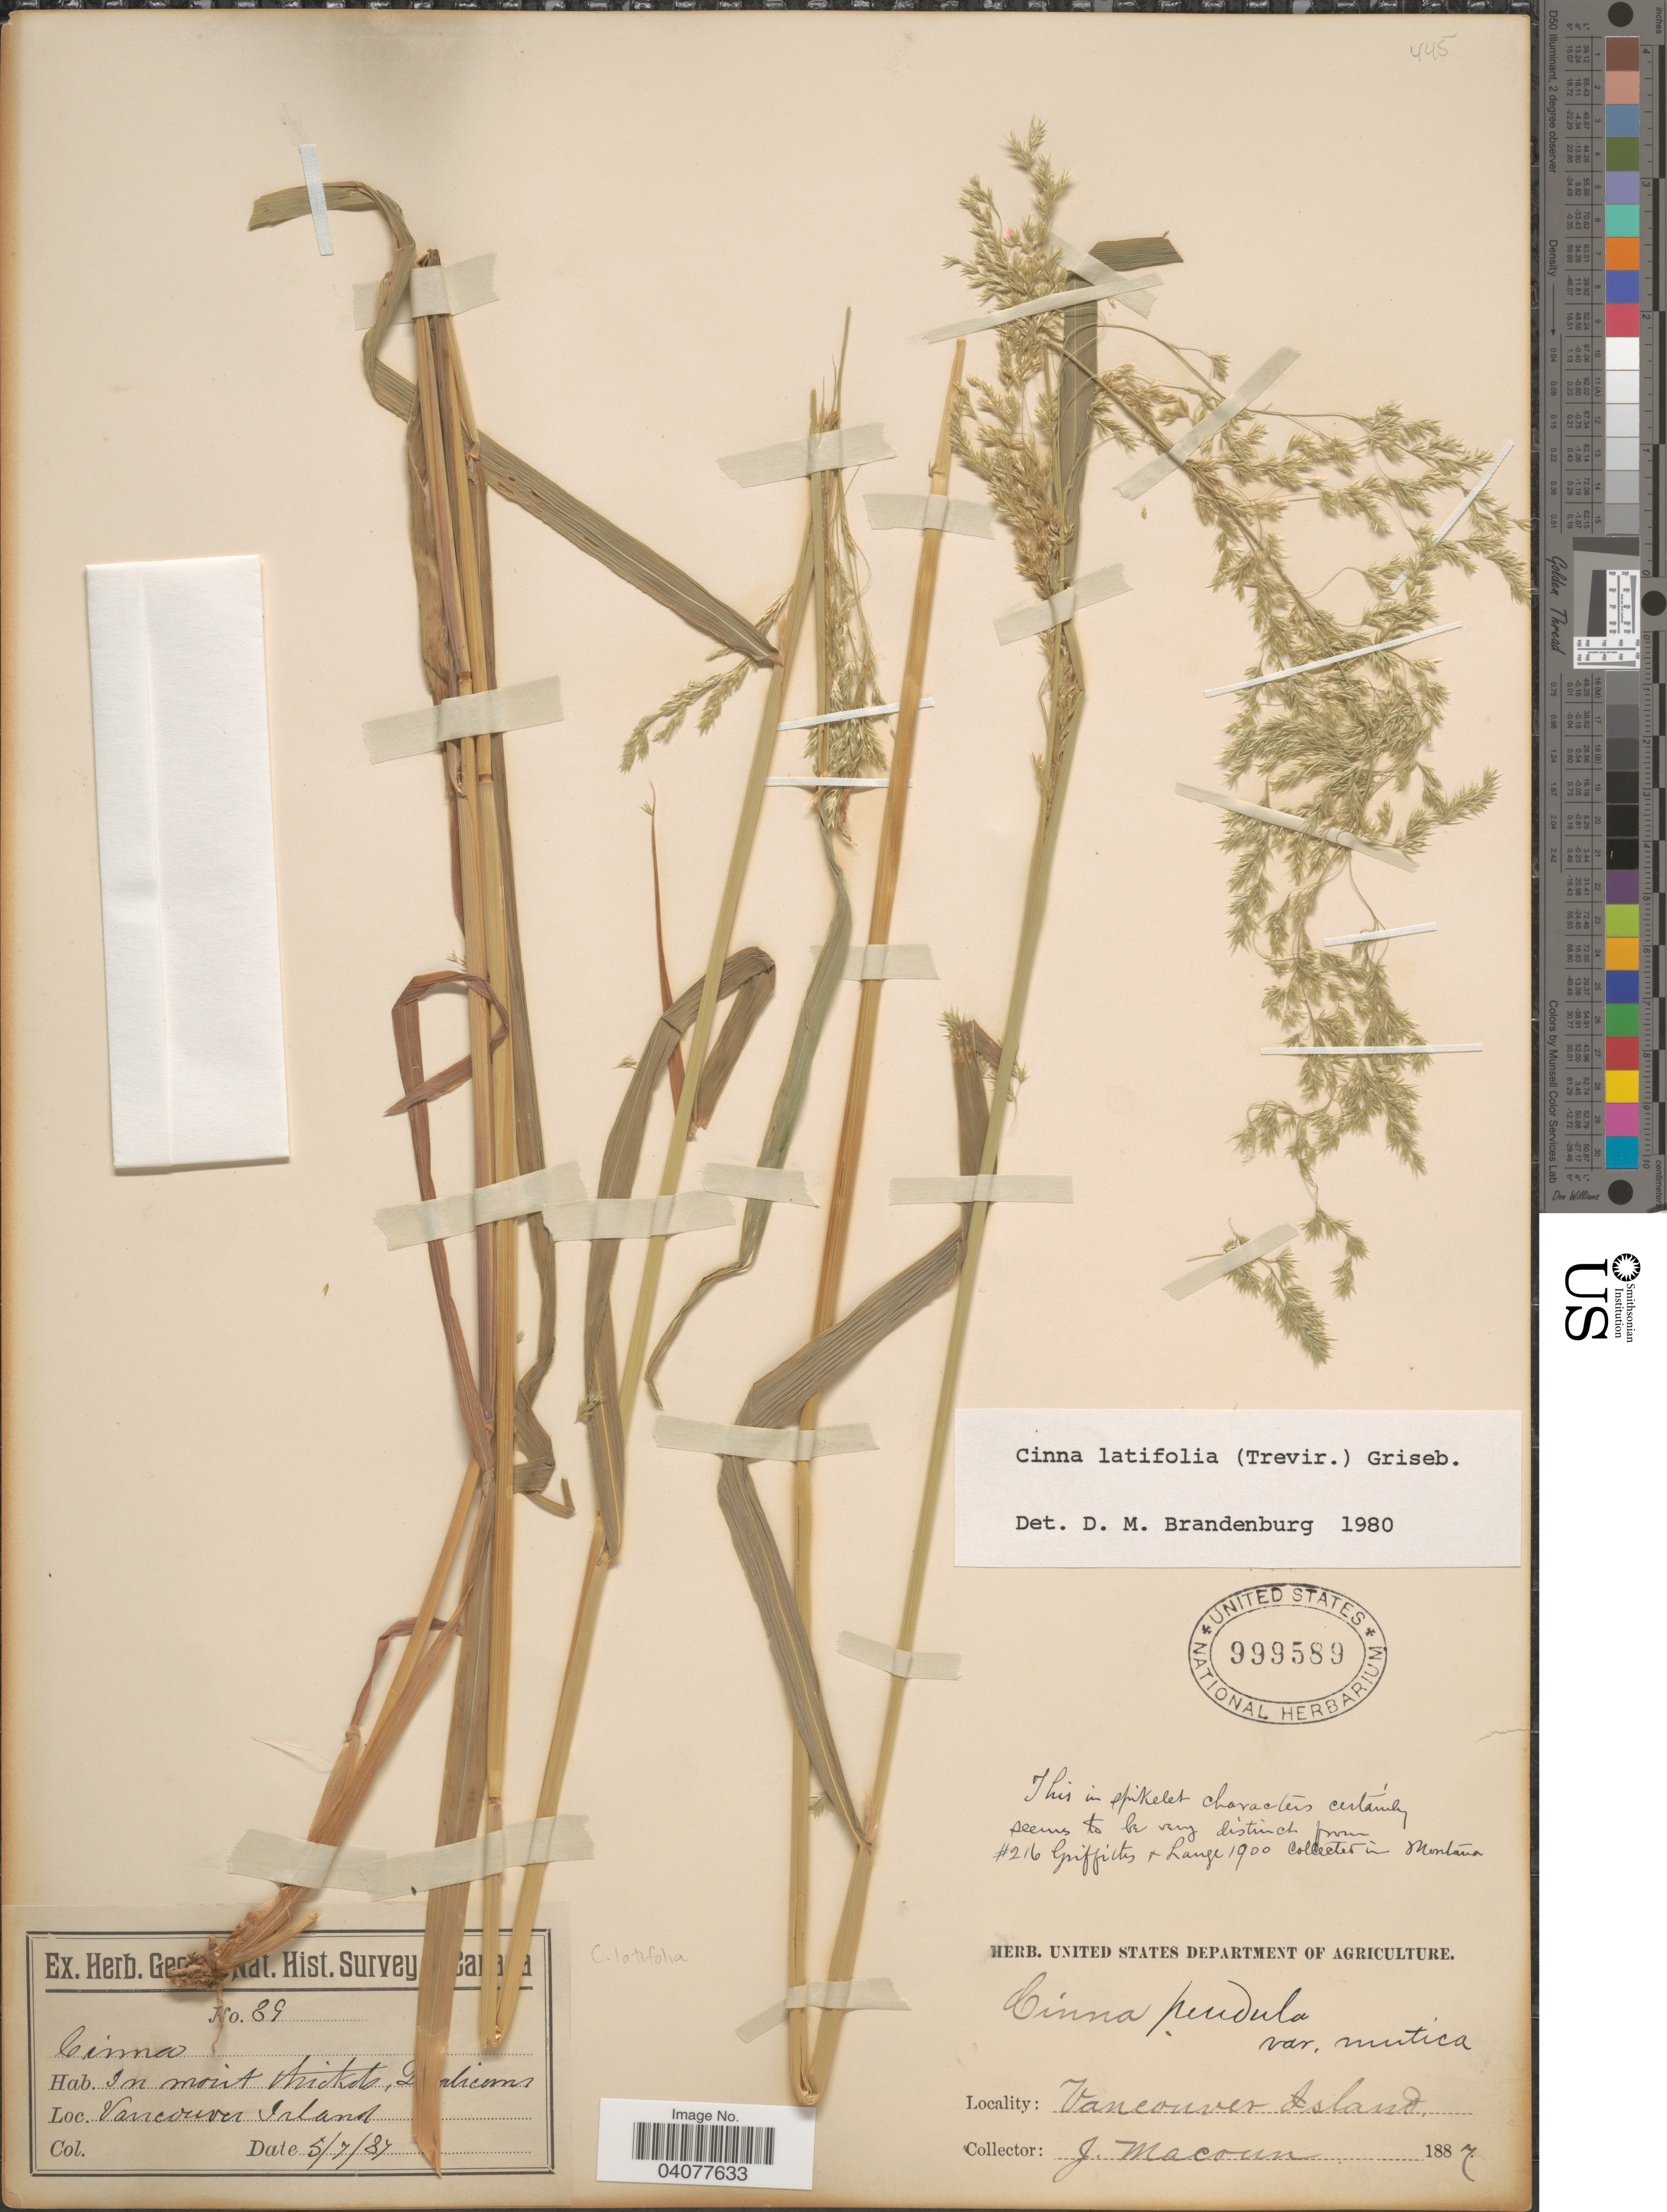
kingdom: Plantae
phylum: Tracheophyta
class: Liliopsida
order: Poales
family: Poaceae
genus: Cinna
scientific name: Cinna latifolia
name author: (Trevir. ex Goeppert) Griseb.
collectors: J. Macoun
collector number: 39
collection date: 1887-07-05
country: Canada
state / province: British Columbia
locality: Vancouver Island.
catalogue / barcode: US 999589